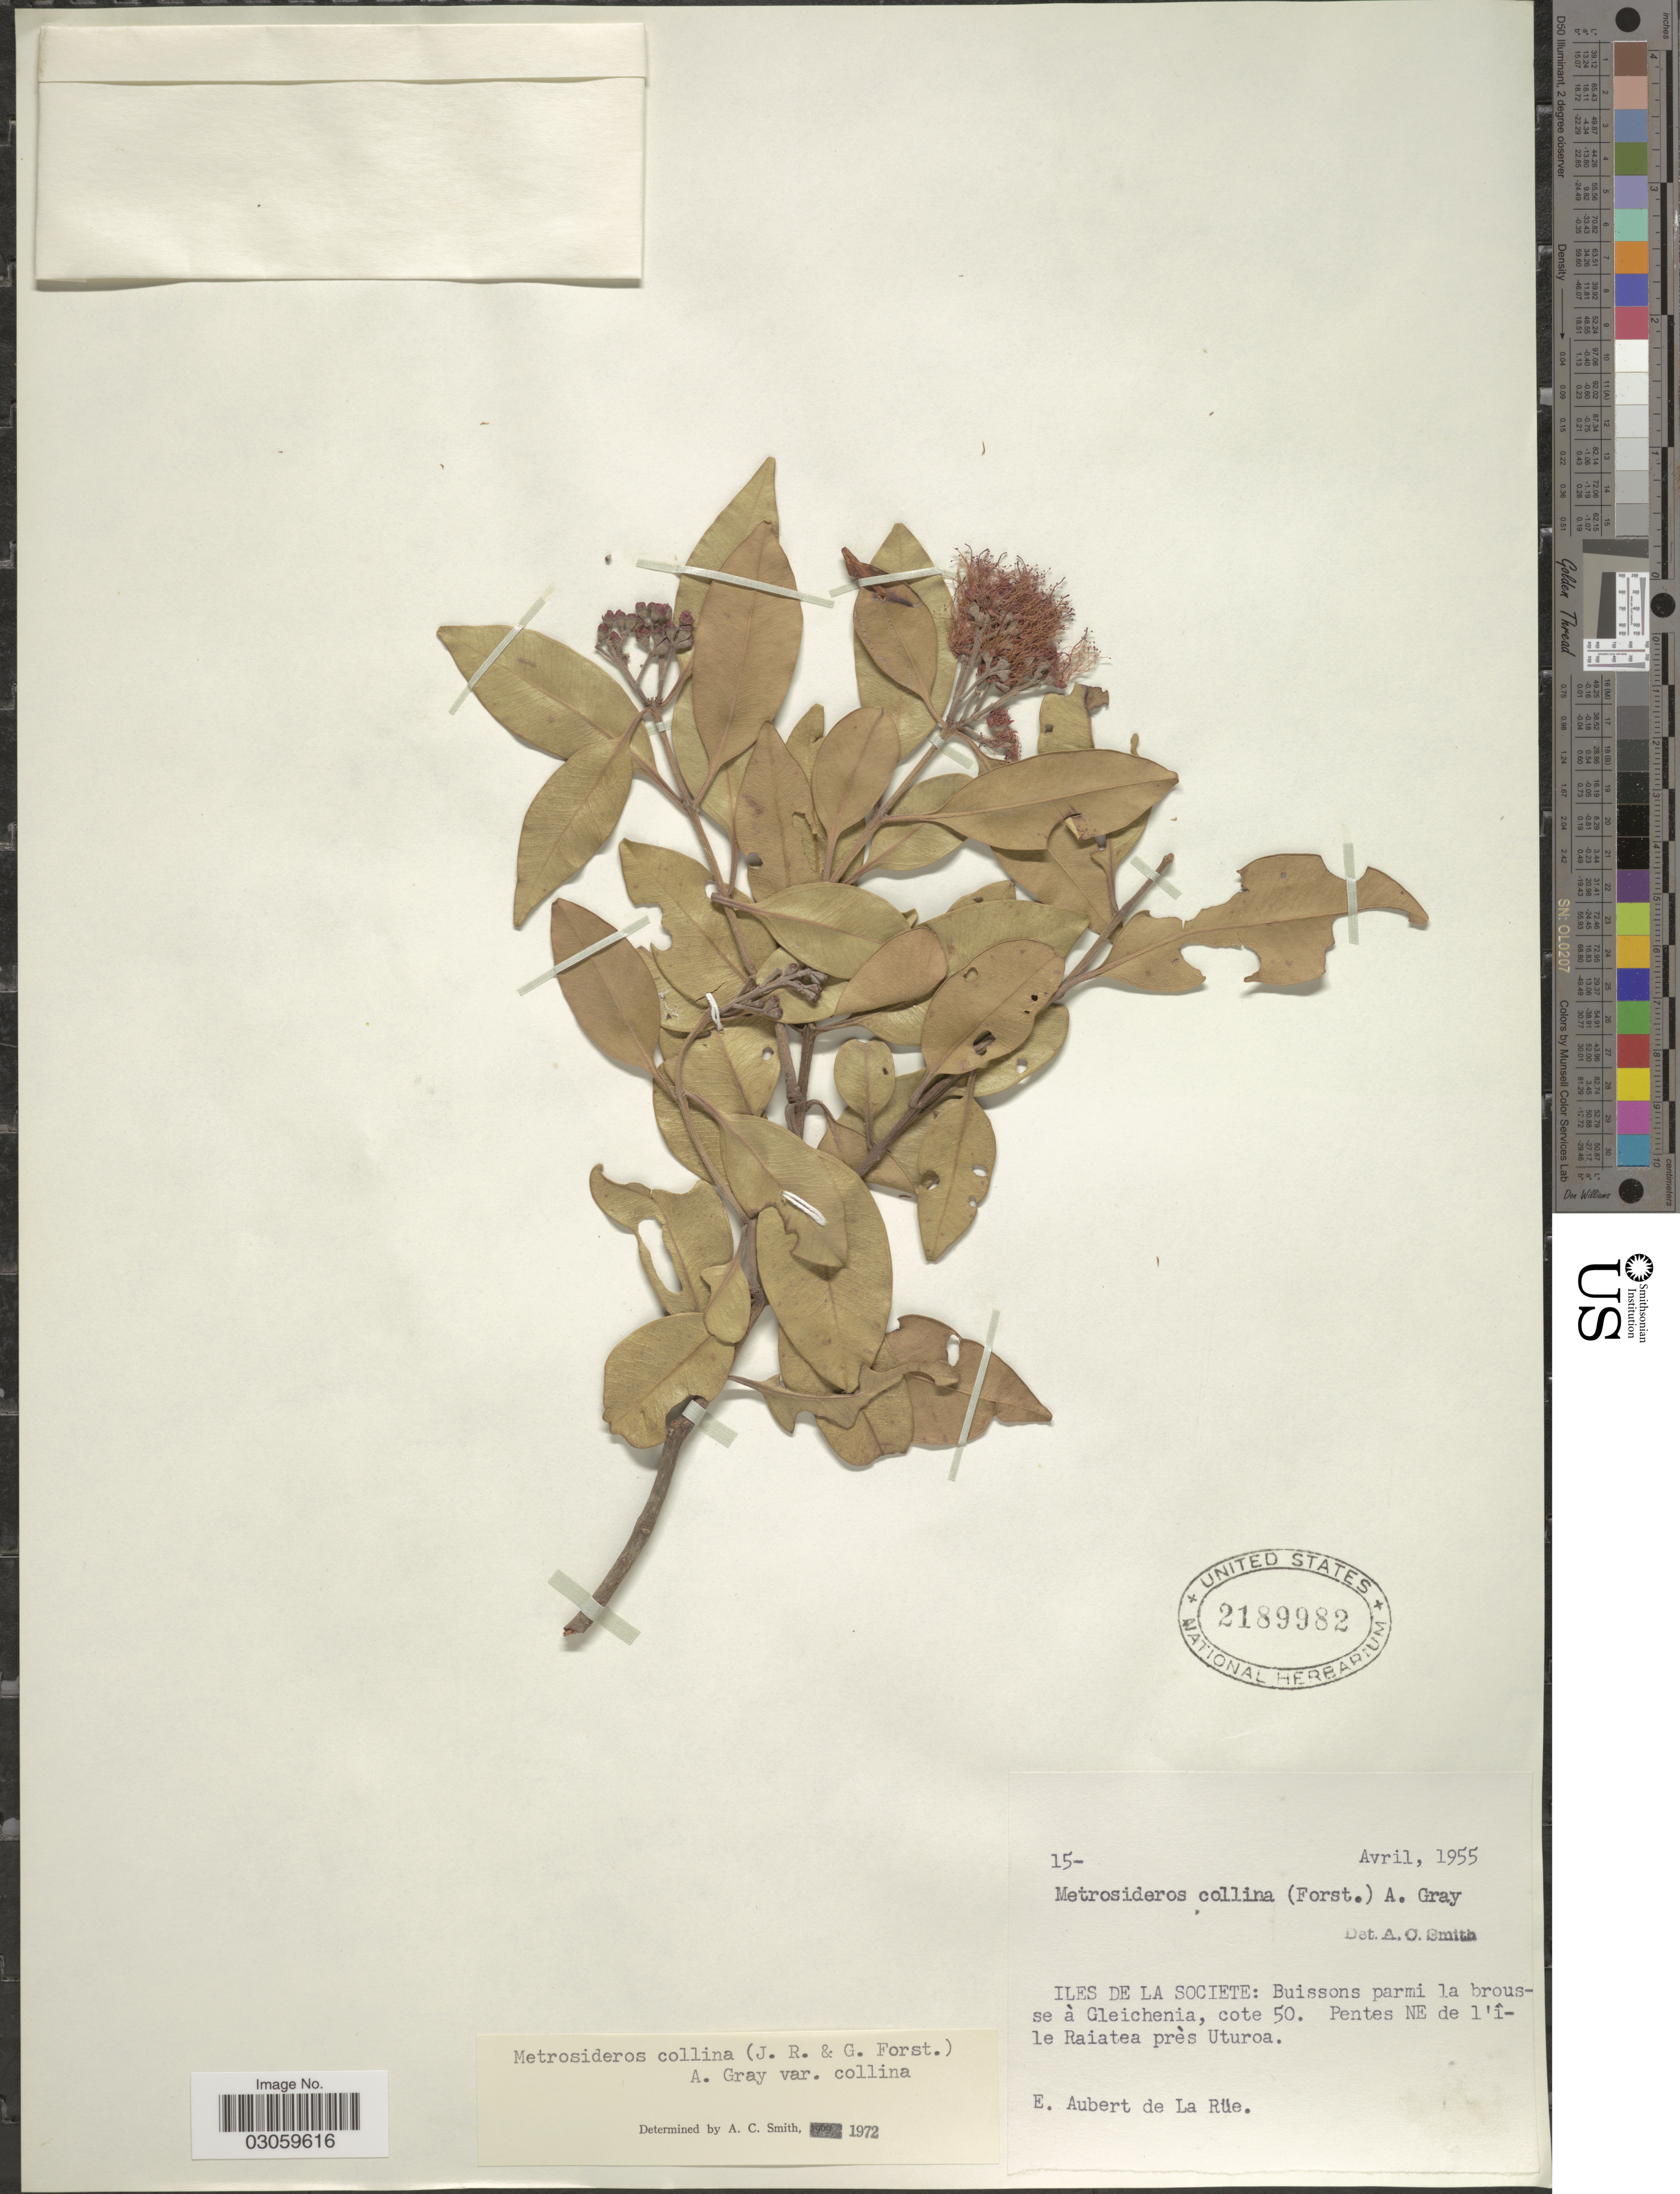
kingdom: Plantae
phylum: Tracheophyta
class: Magnoliopsida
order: Myrtales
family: Myrtaceae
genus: Metrosideros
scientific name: Metrosideros collina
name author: (J.R. Forst. & G. Forst.) A. Gray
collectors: E. Aubert de La Rüe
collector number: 15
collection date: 1955-04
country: French Polynesia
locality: ILES DE LA SOCIETE: Buissons parmi la brousse à Gleichenia, cote 50. Pentes NE de l'île Raiatea près Uturoa.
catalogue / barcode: US 2189982